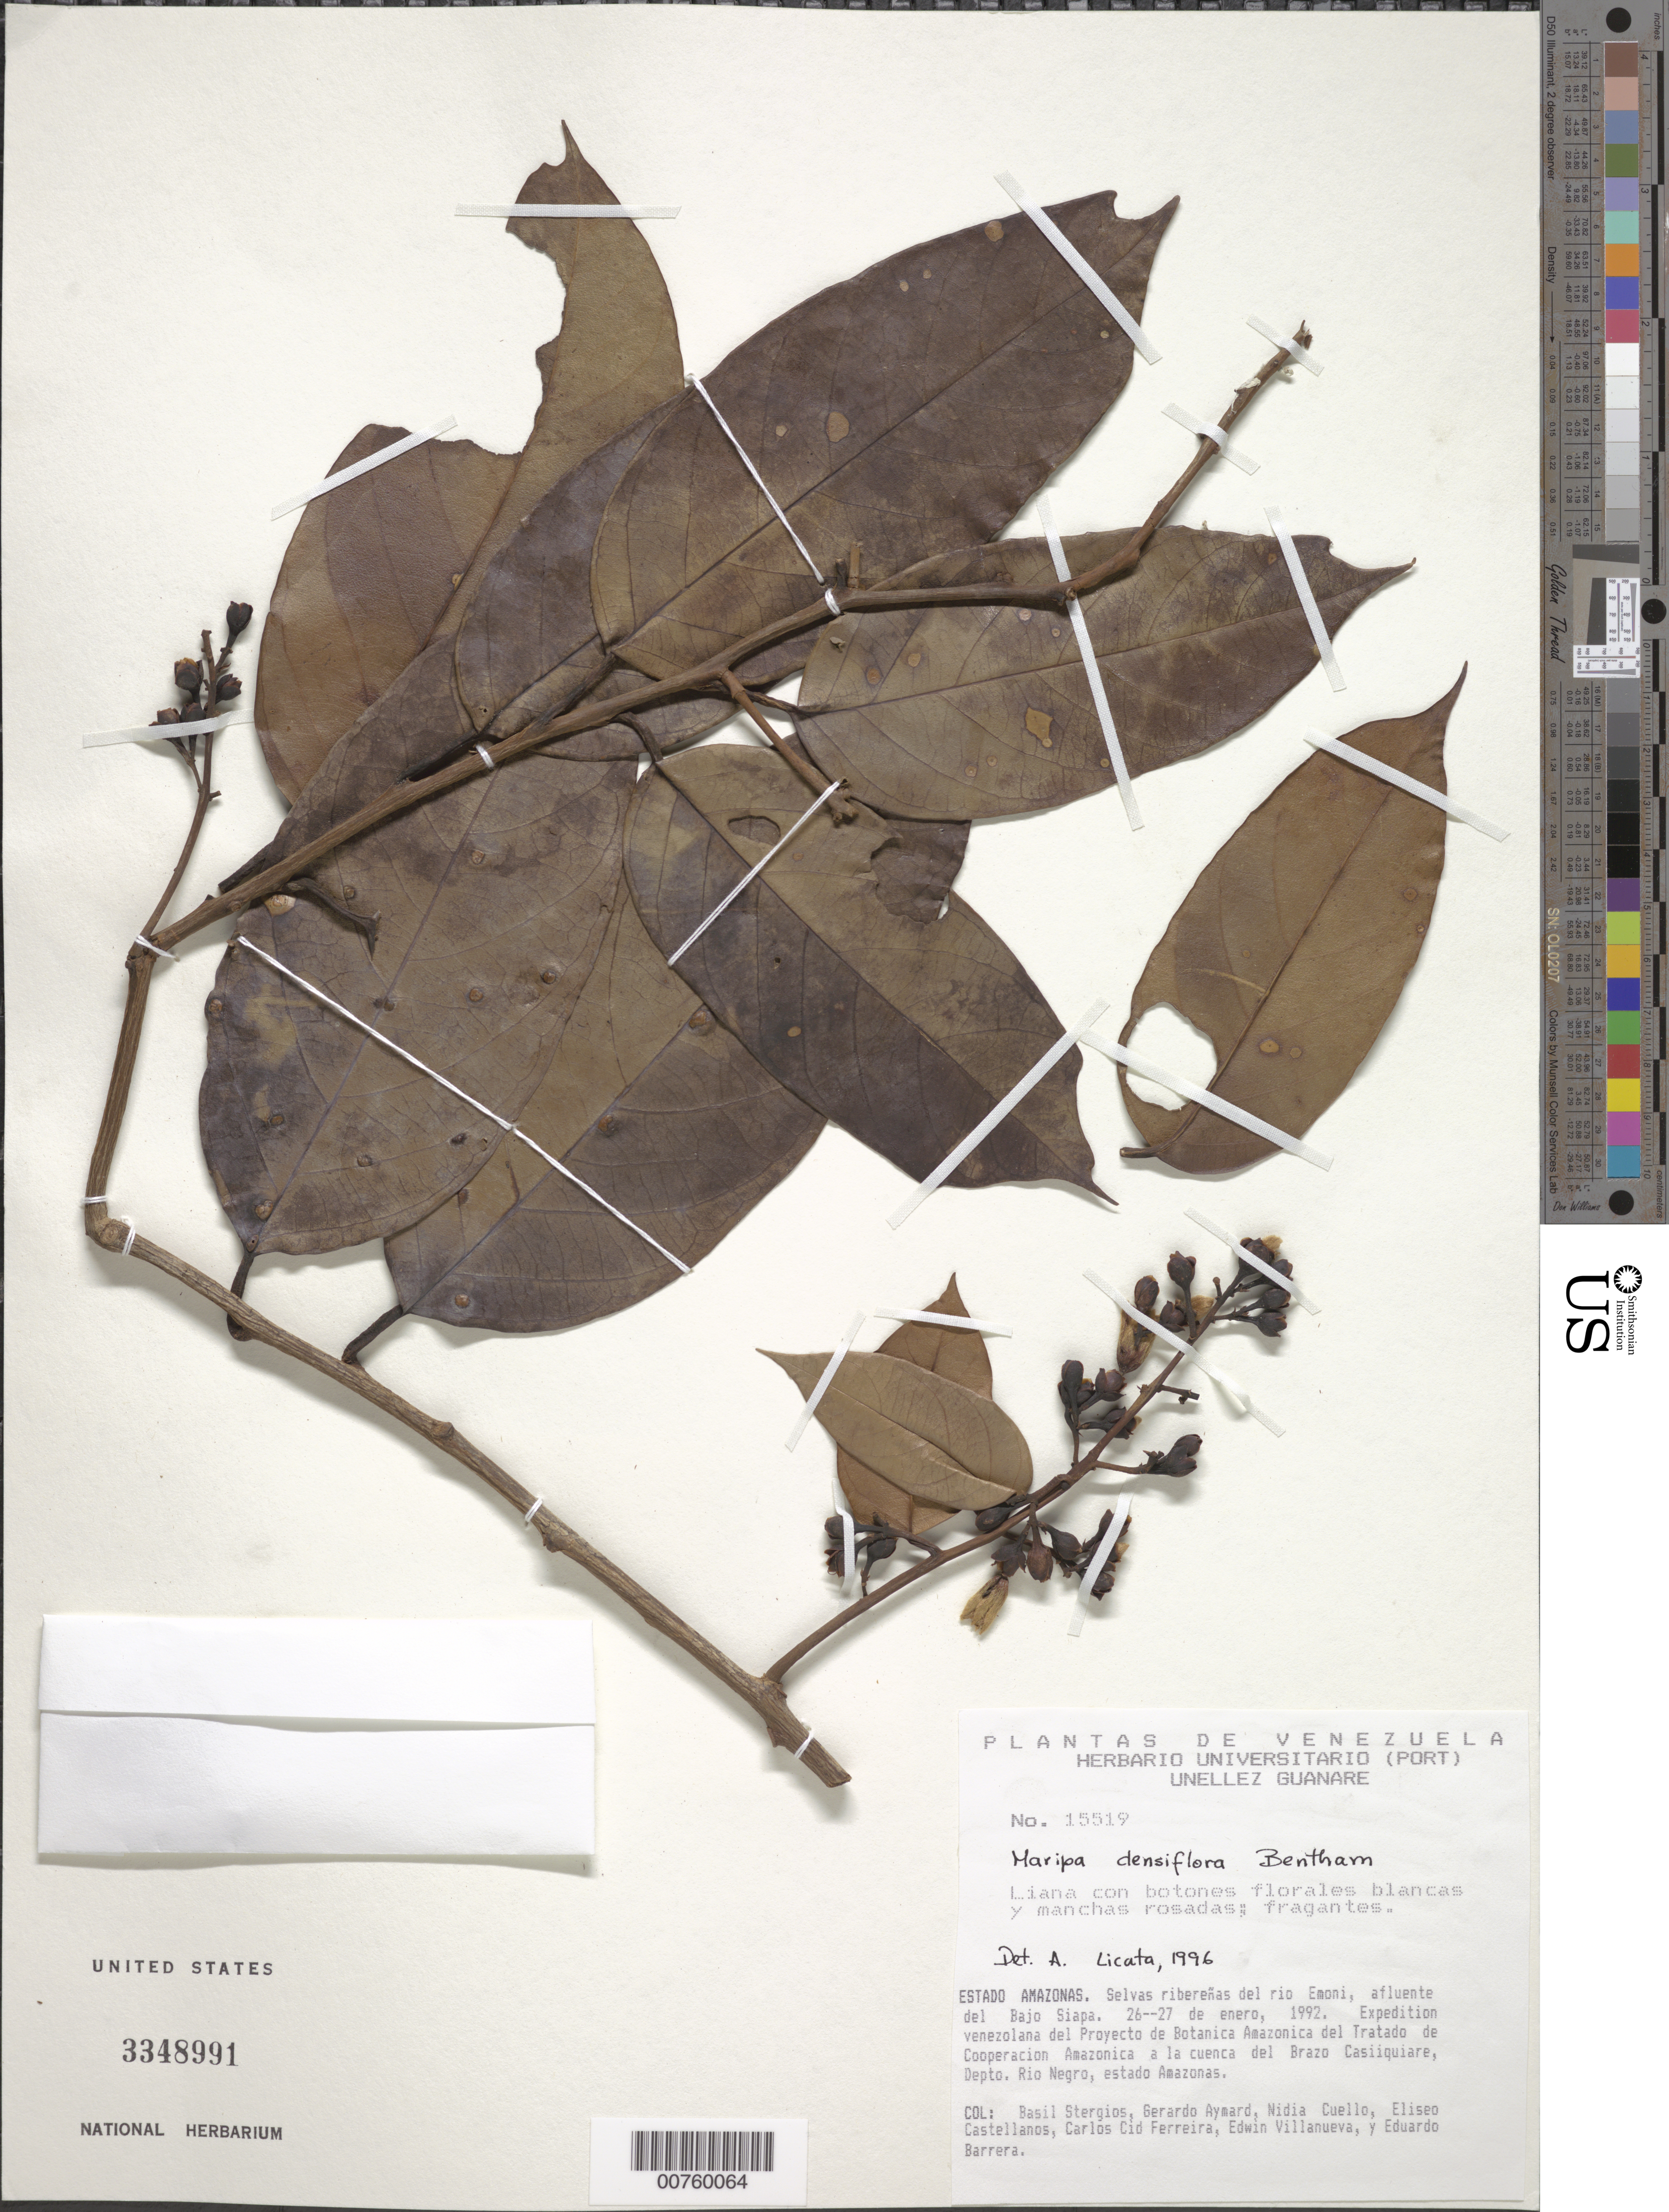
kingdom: Plantae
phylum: Tracheophyta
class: Magnoliopsida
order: Solanales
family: Convolvulaceae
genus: Maripa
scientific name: Maripa densiflora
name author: Benth.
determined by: Licata, A., (PORT), Univ. Nac. Exp. de los Llanos Ezequiel Zamora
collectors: B. G. Stergios, G. A. Aymard, N. L. Cuello, E. Castellanos, C. A. Cid Ferreira, E. Villanueva & E. Barrera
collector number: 15519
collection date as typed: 26-Jan-92 to 27-Jan-92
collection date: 1992-01-26/1992-01-27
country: Venezuela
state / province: Amazonas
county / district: Río Negro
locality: Río Emoni, afluente del Bajo Siapa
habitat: Selvas riberenas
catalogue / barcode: US 3348991